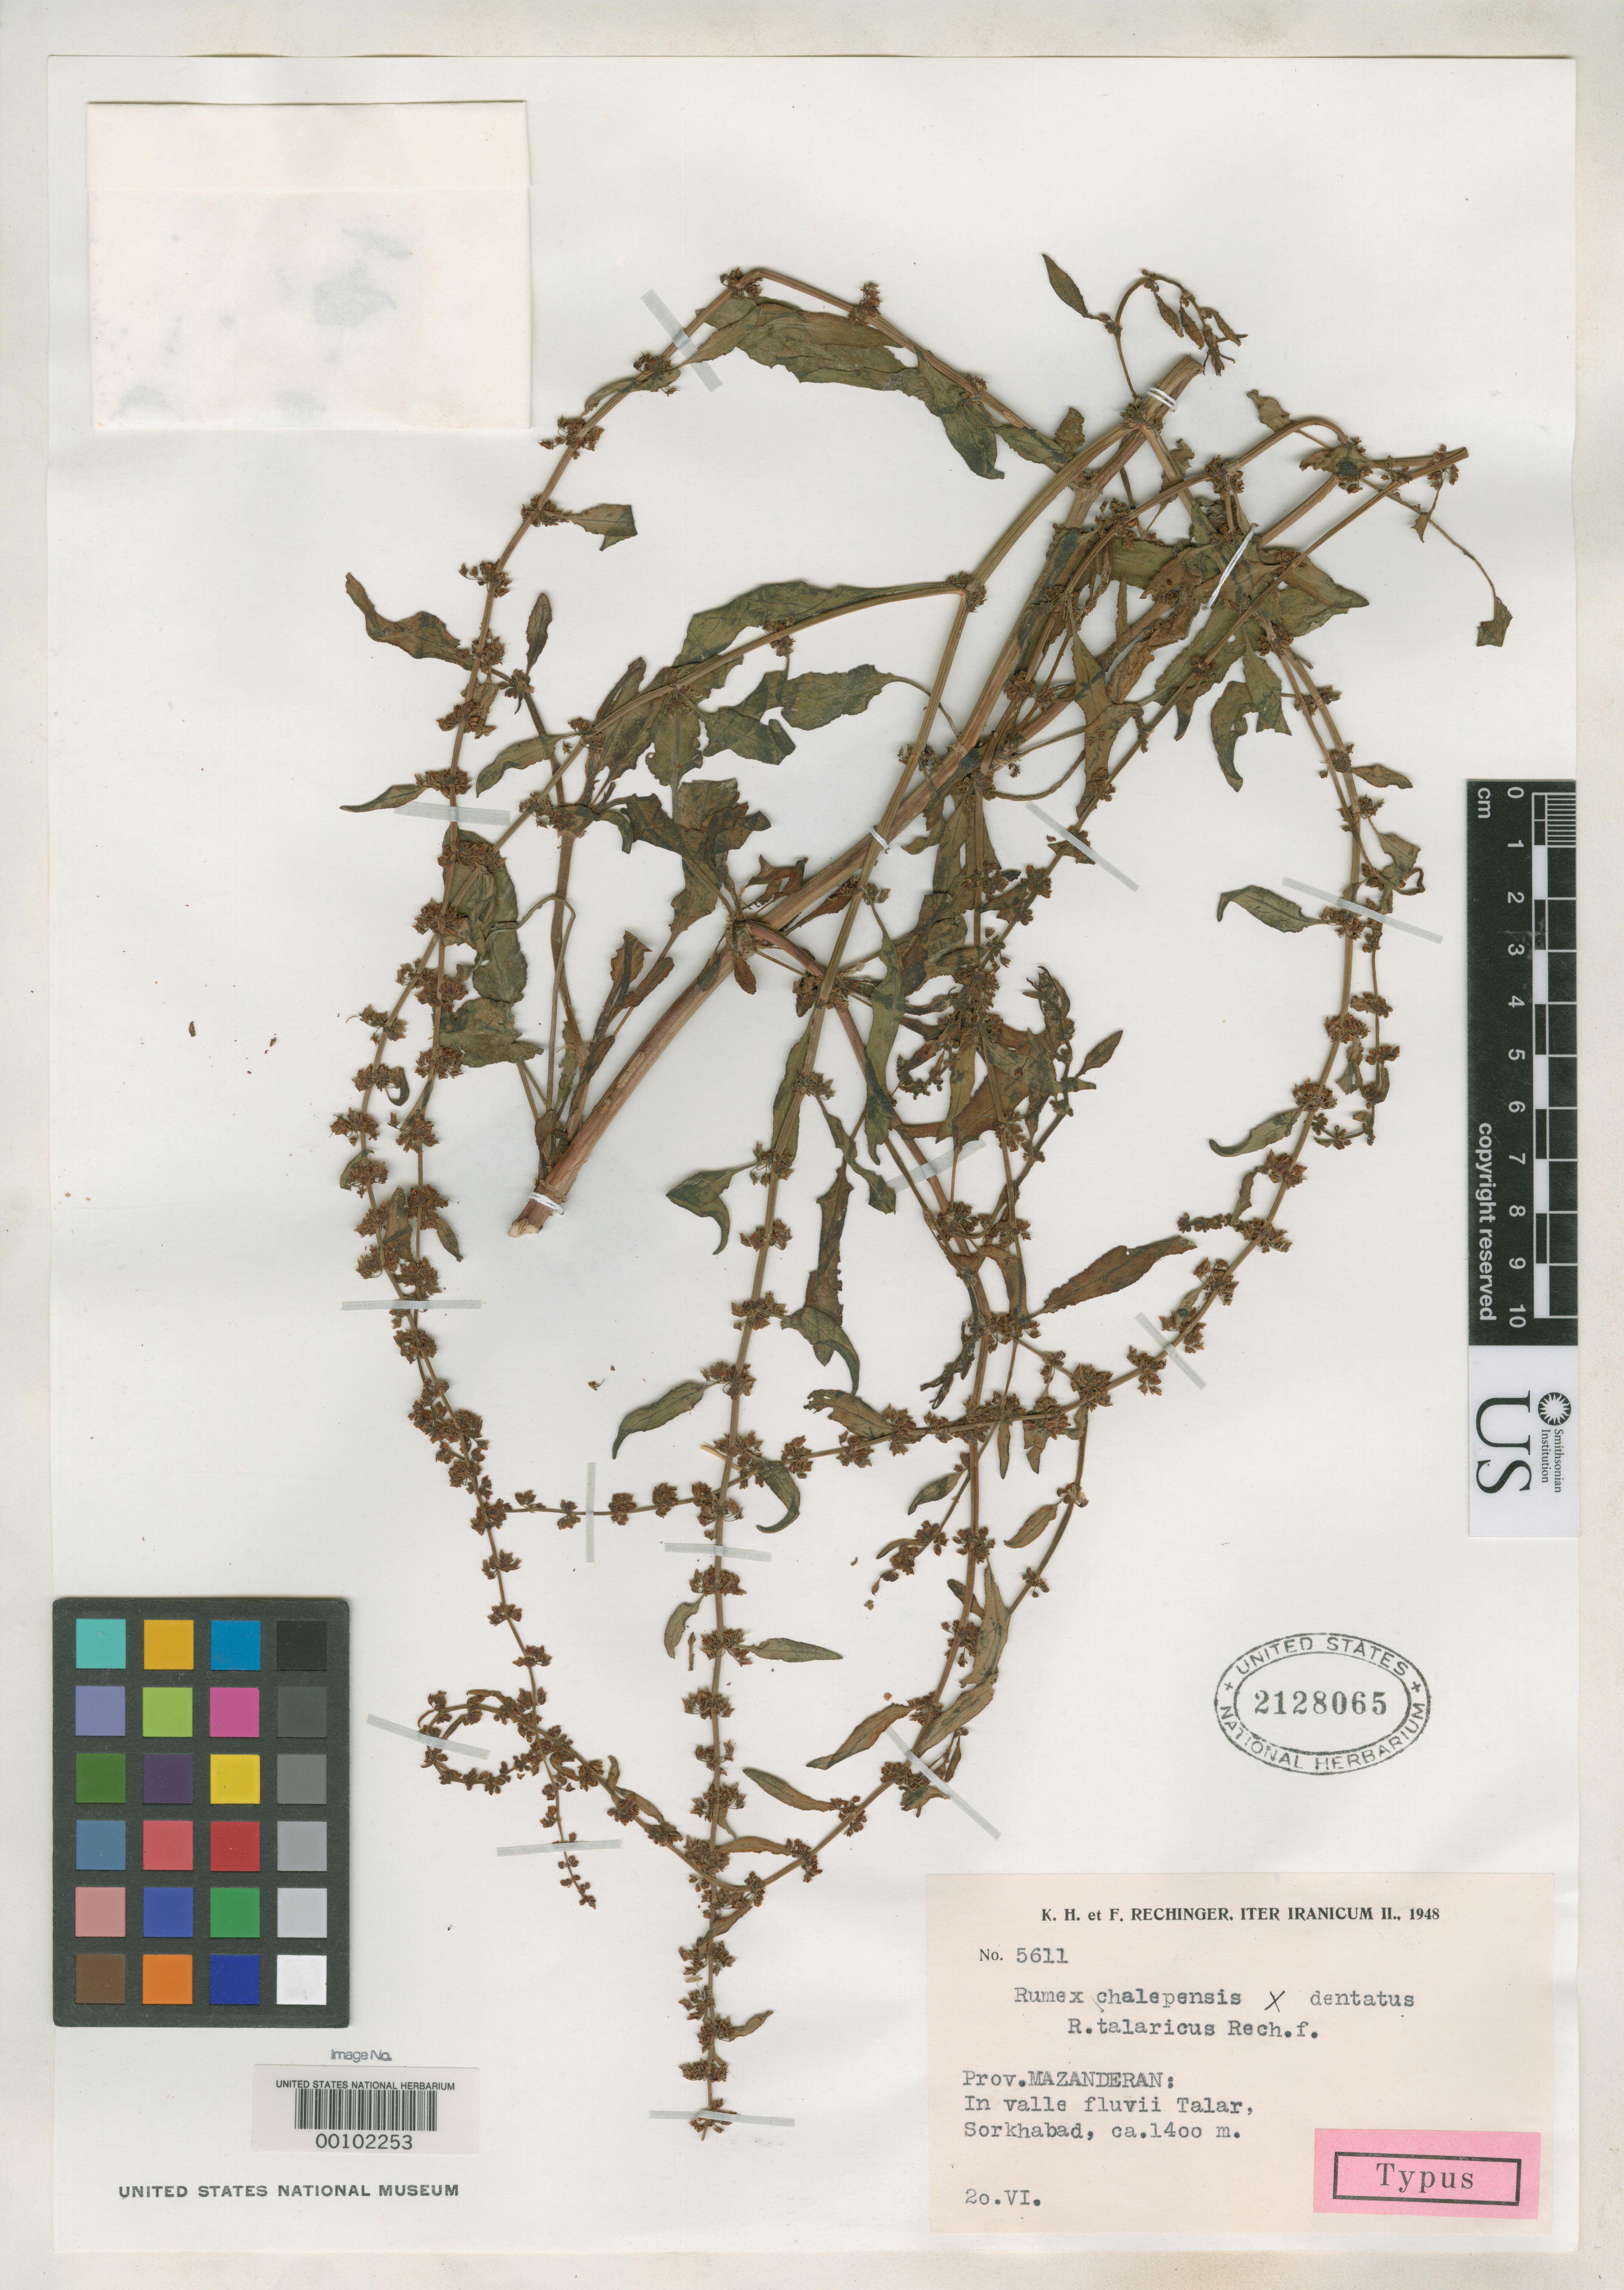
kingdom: Plantae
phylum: Tracheophyta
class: Magnoliopsida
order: Caryophyllales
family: Polygonaceae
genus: Rumex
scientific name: Rumex x talaricus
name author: Rech. f.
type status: Isotype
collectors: K. H. Rechinger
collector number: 5611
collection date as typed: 20 Jun 1948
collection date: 1948-06-20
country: Iran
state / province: Mazandaran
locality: Valle fluvii Tolar near Sorkhabad.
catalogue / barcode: US 2128065